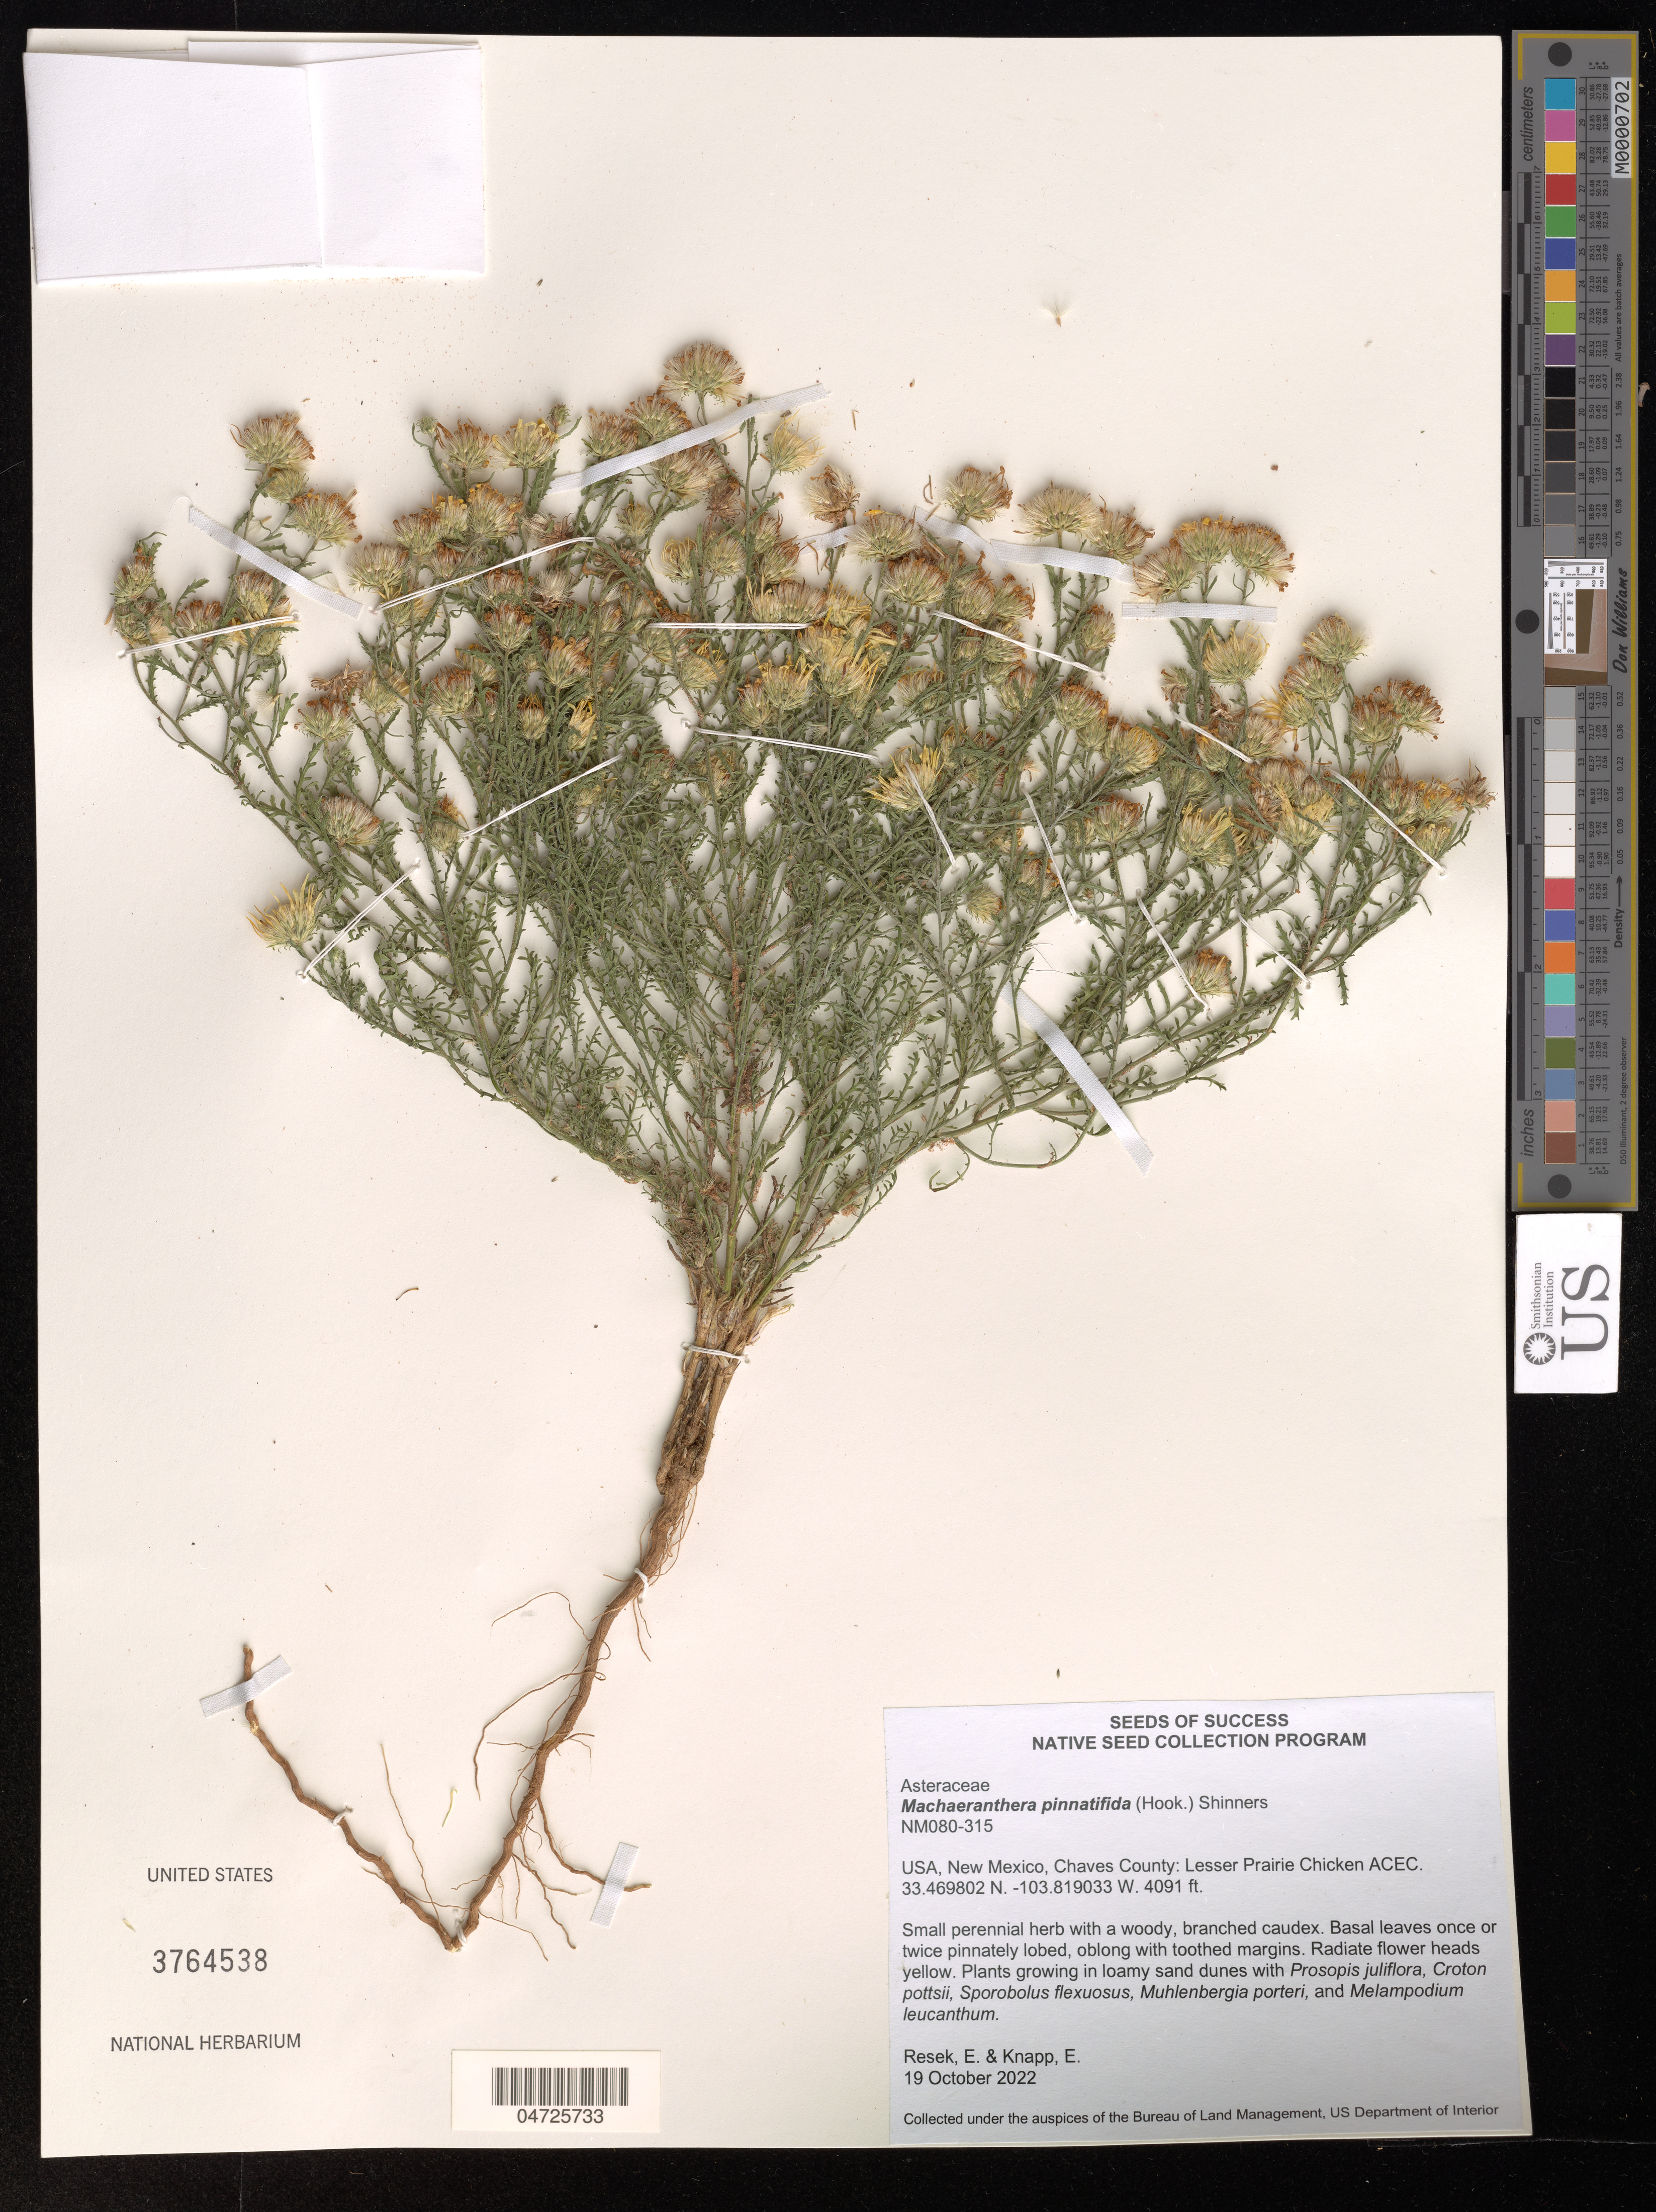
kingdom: Plantae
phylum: Tracheophyta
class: Magnoliopsida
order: Asterales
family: Asteraceae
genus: Machaeranthera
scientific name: Machaeranthera pinnatifida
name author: (Hook.) Shinners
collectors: E. Resek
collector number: NM080-315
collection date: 2022-10-19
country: United States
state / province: New Mexico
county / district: Chaves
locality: Chaves County: Lesser Prairie Chicken ACEC.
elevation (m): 1247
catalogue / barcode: US 3764538